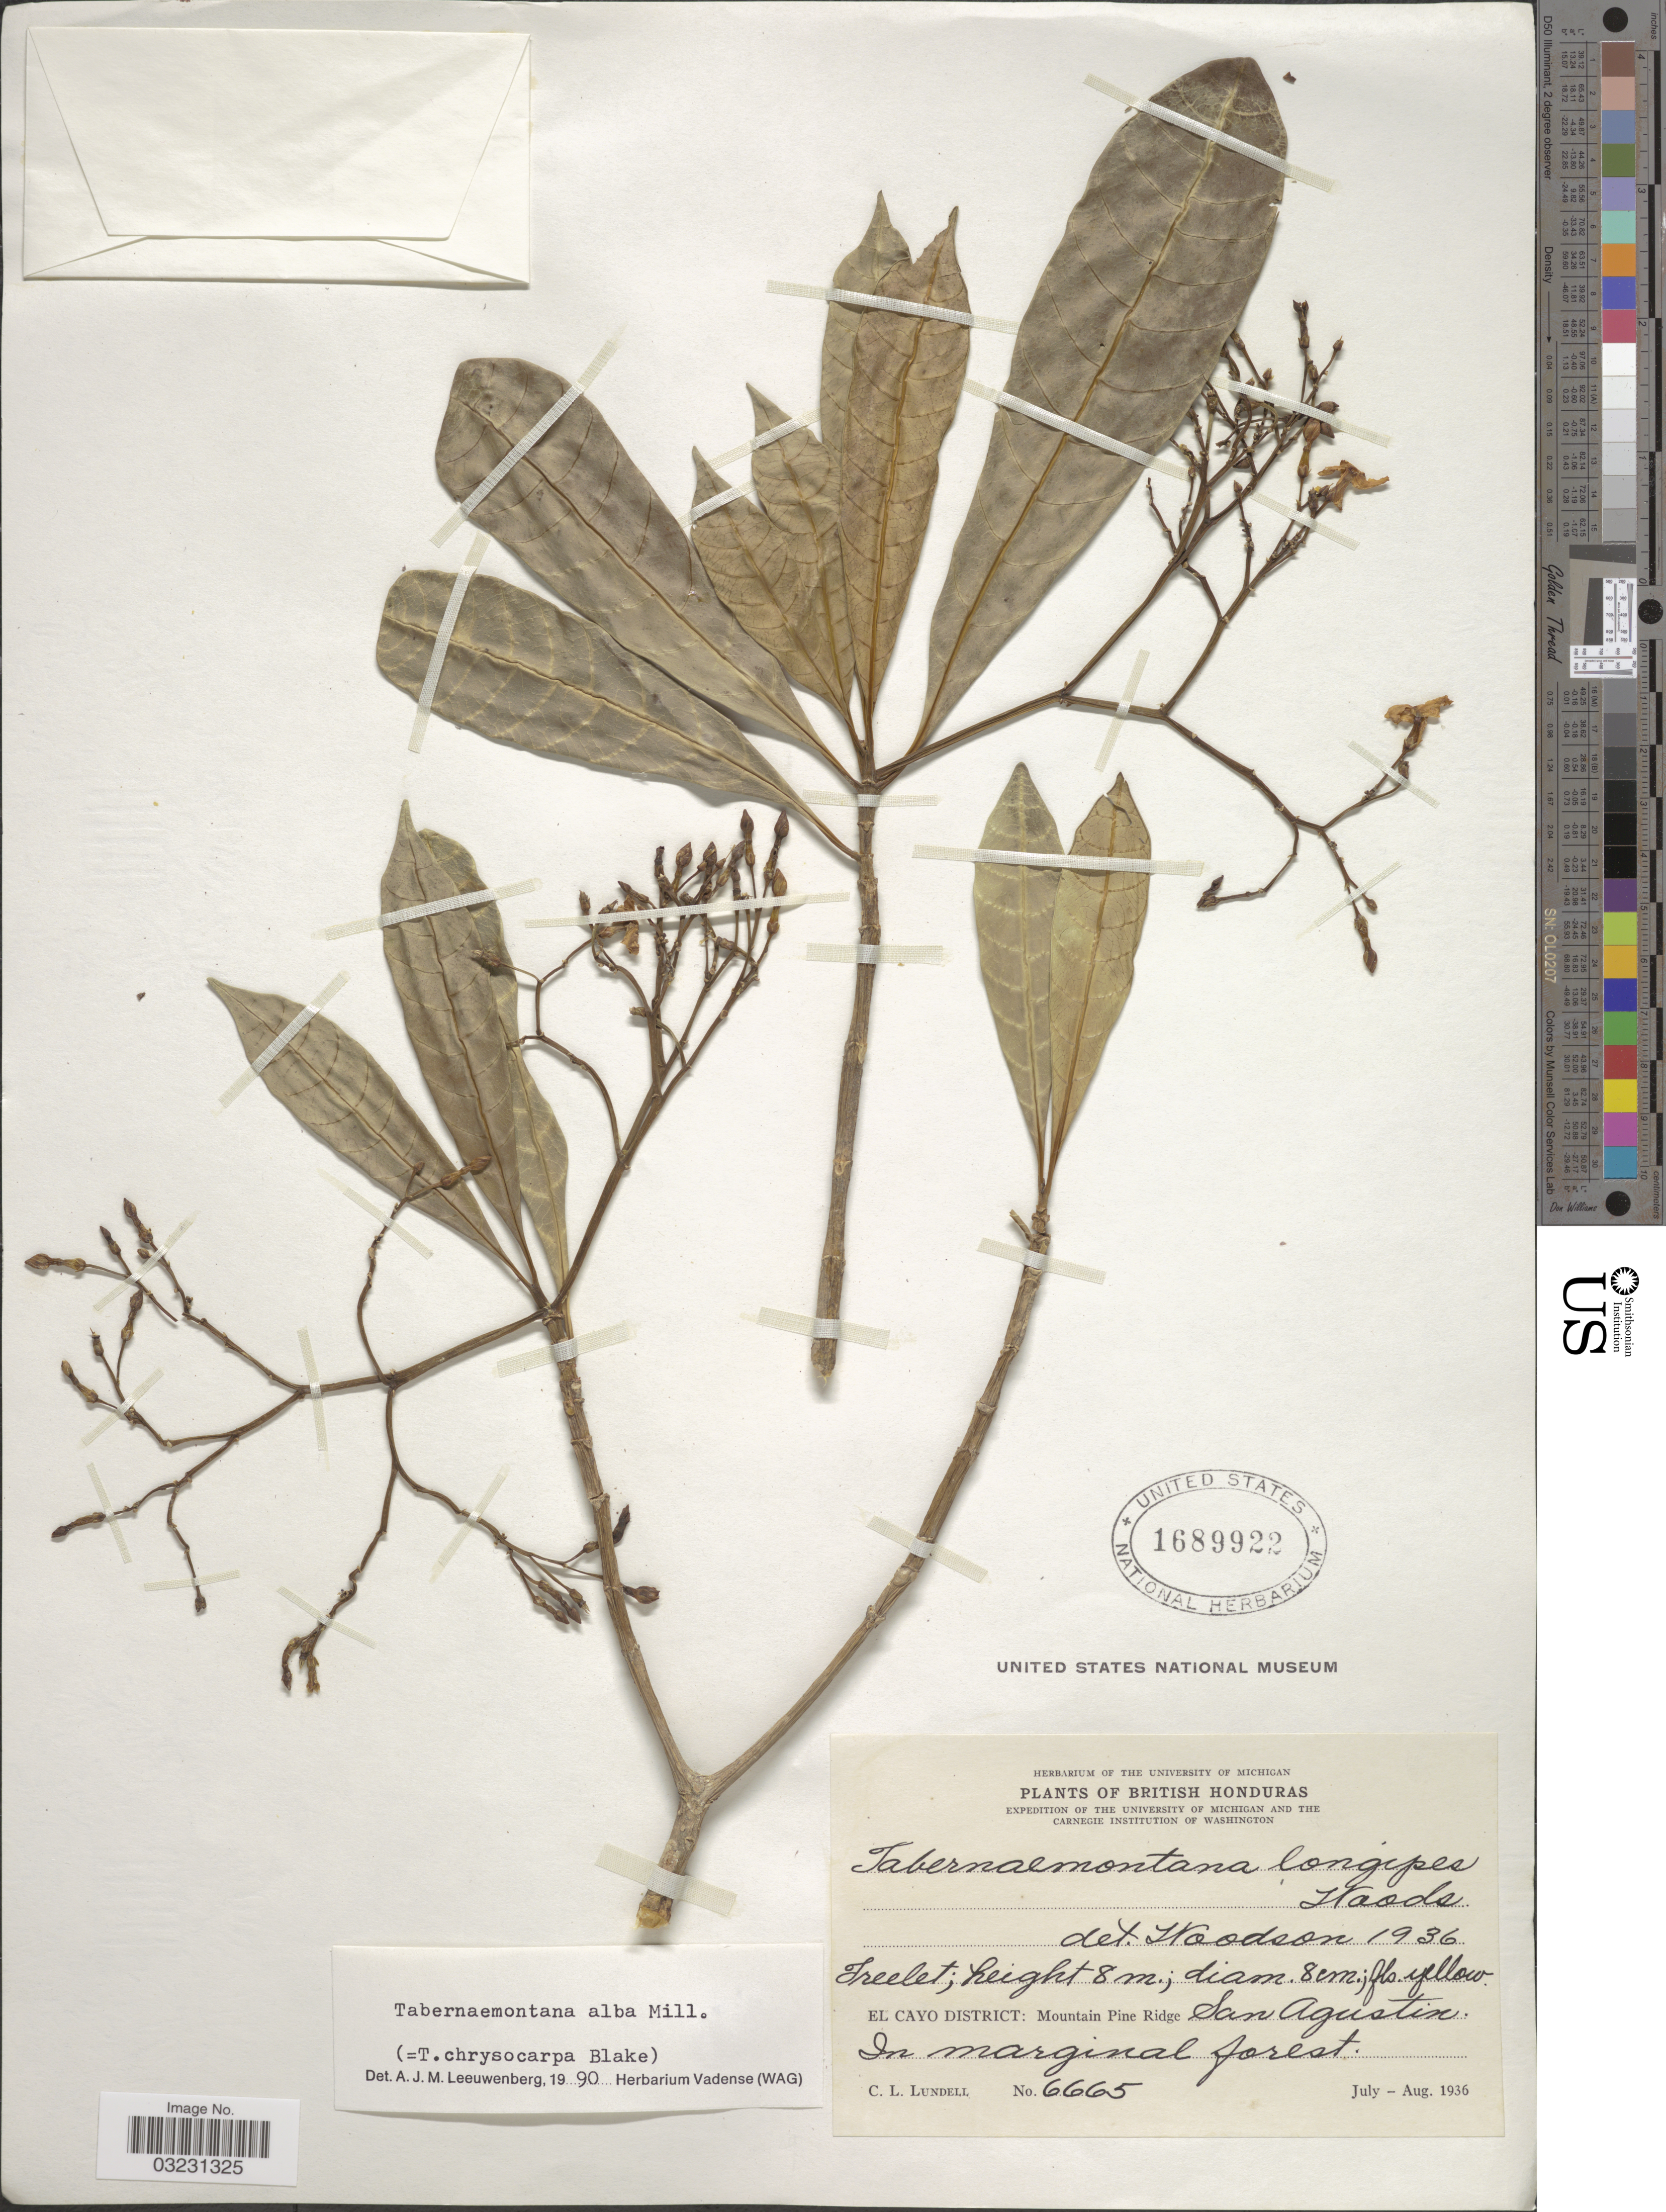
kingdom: Plantae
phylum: Tracheophyta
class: Magnoliopsida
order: Gentianales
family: Apocynaceae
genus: Tabernaemontana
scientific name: Tabernaemontana alba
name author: Mill.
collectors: C. L. Lundell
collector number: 6665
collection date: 1936-07/1936-08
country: Belize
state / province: Cayo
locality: British Honduras, El Cayo District: Mountain Pine Ridge San Agustin.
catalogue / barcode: US 1689922